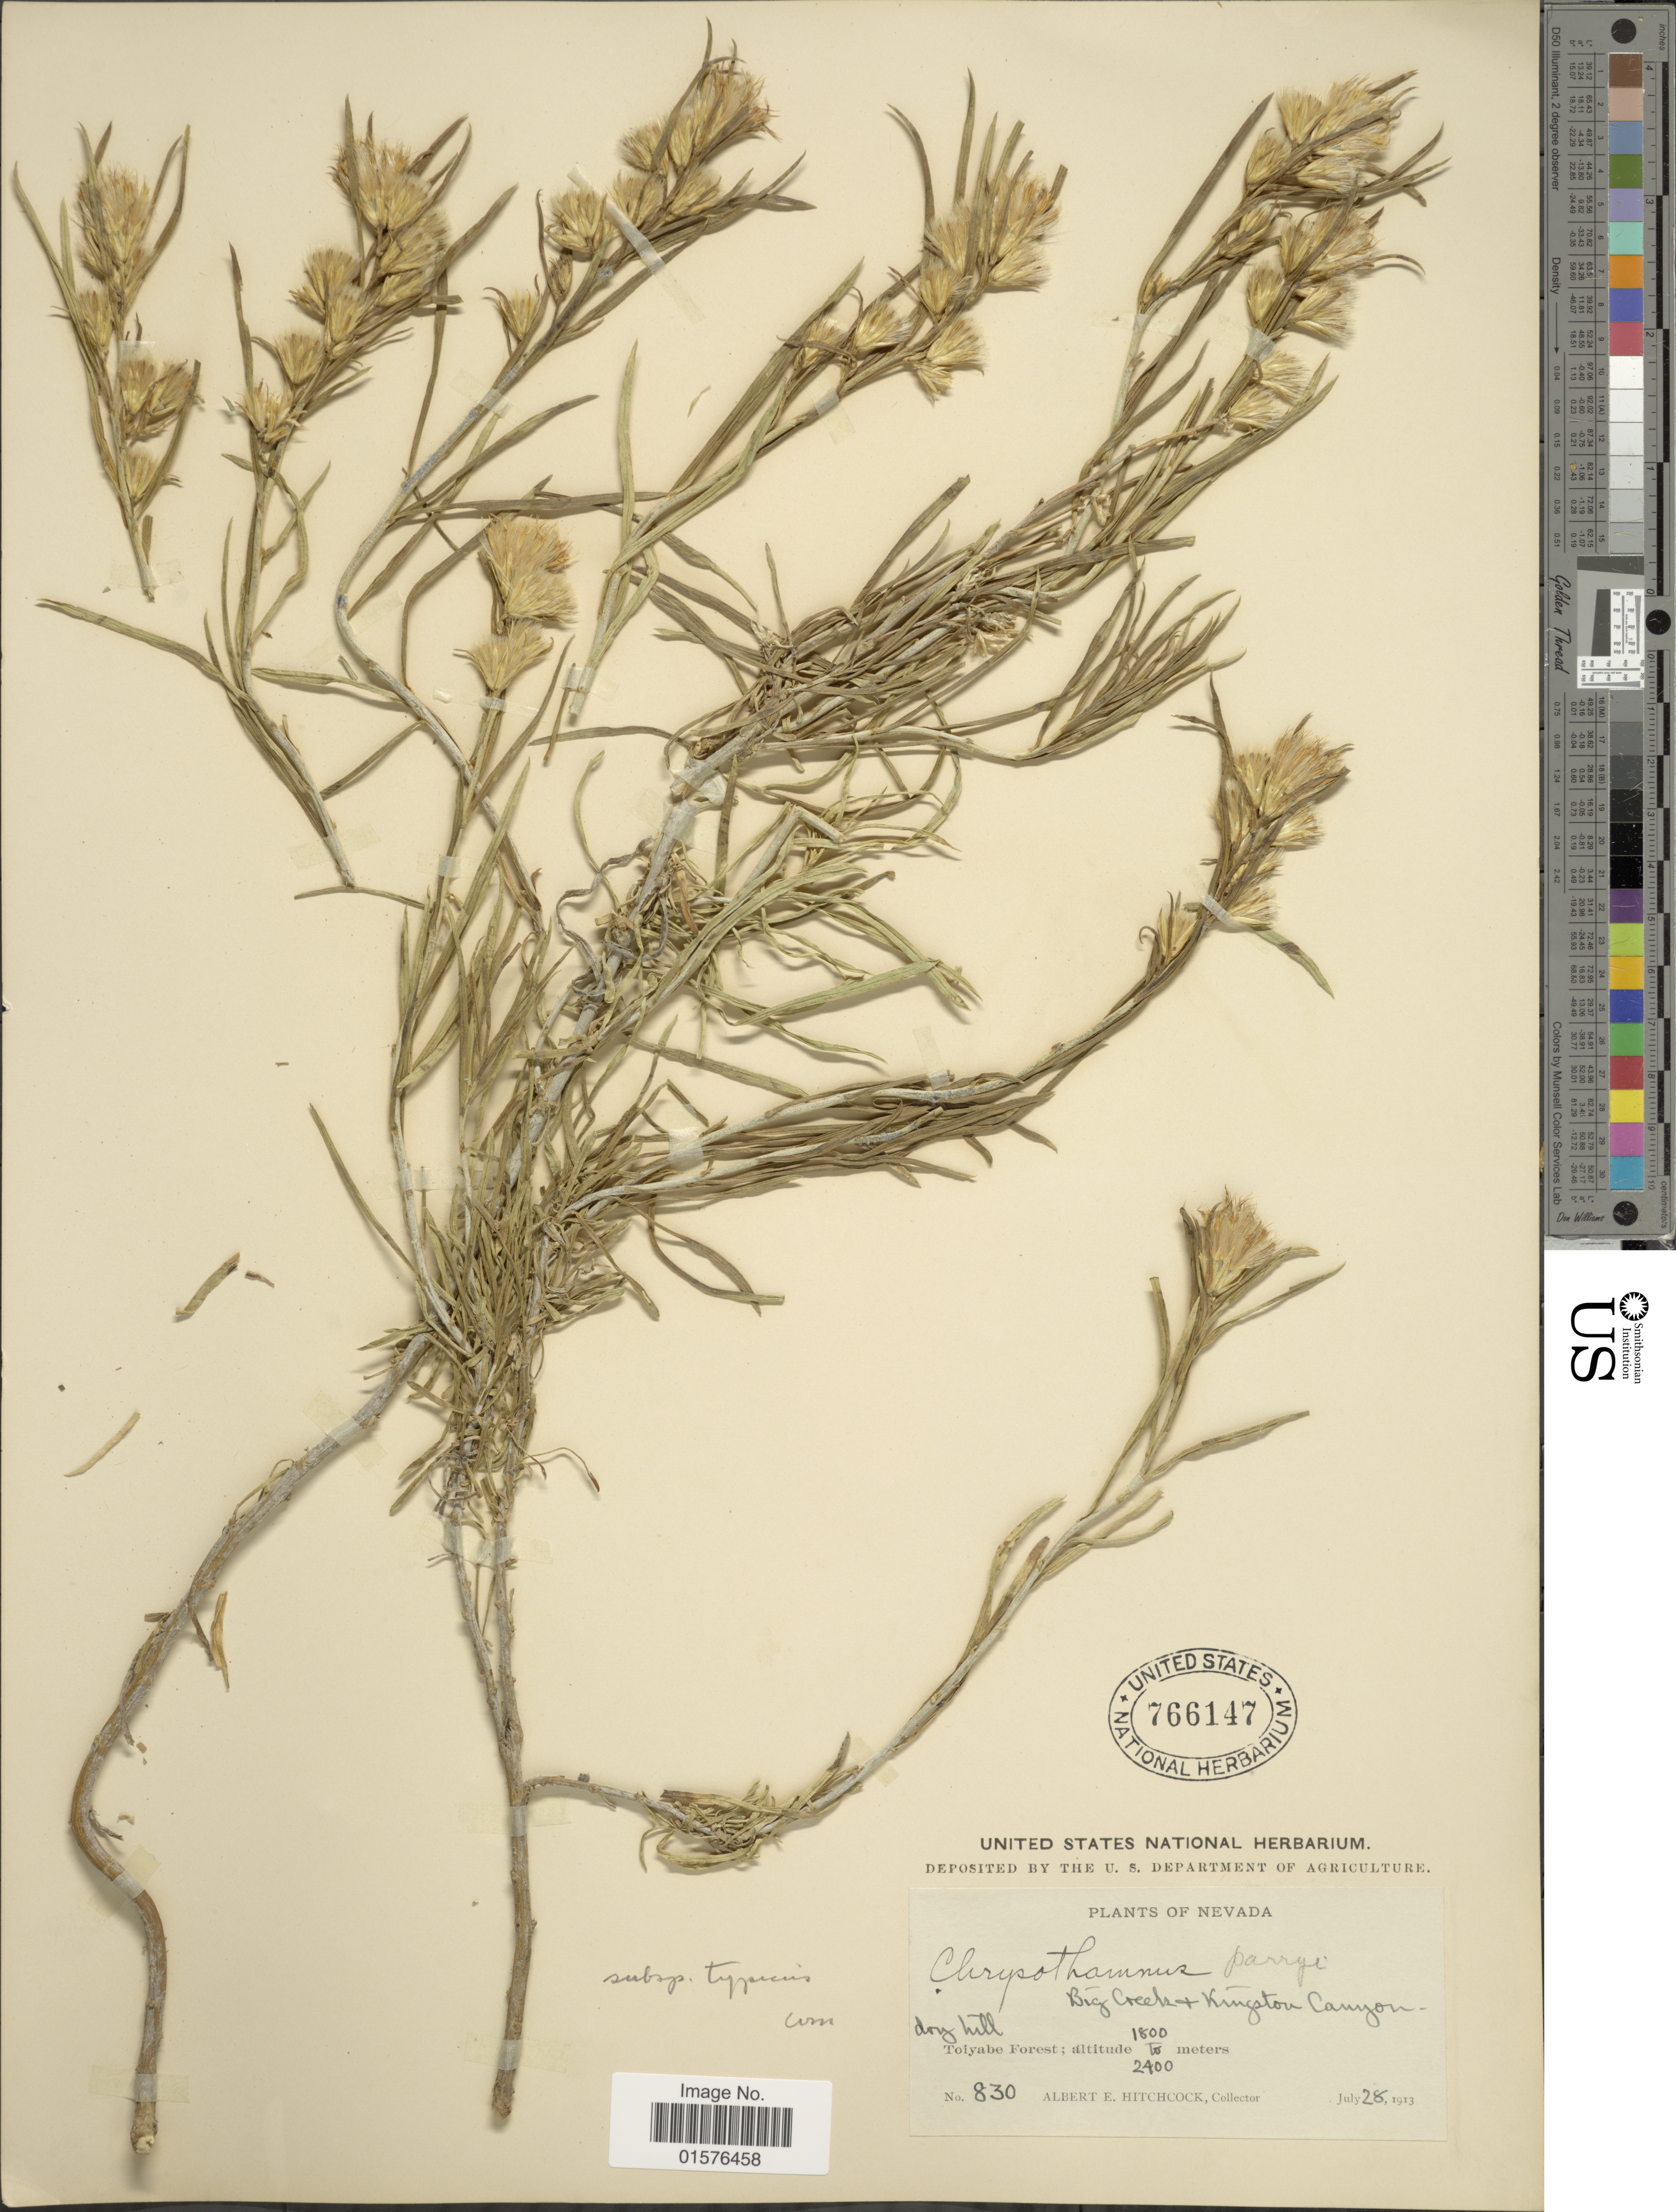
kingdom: Plantae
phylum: Tracheophyta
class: Magnoliopsida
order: Asterales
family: Asteraceae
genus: Ericameria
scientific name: Ericameria parryi var. parryi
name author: (A. Gray) G.L. Nesom & G.I. Baird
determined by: Urbatsch, Lowell E., Curator (LSU), Louisiana State University (UNITED STATES)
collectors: A. Hitchcock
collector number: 830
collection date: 1913-07-28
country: United States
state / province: Nevada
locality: Toiyabe Forest. Big Creek Kingston Canyon.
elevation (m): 1800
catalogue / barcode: US 766147